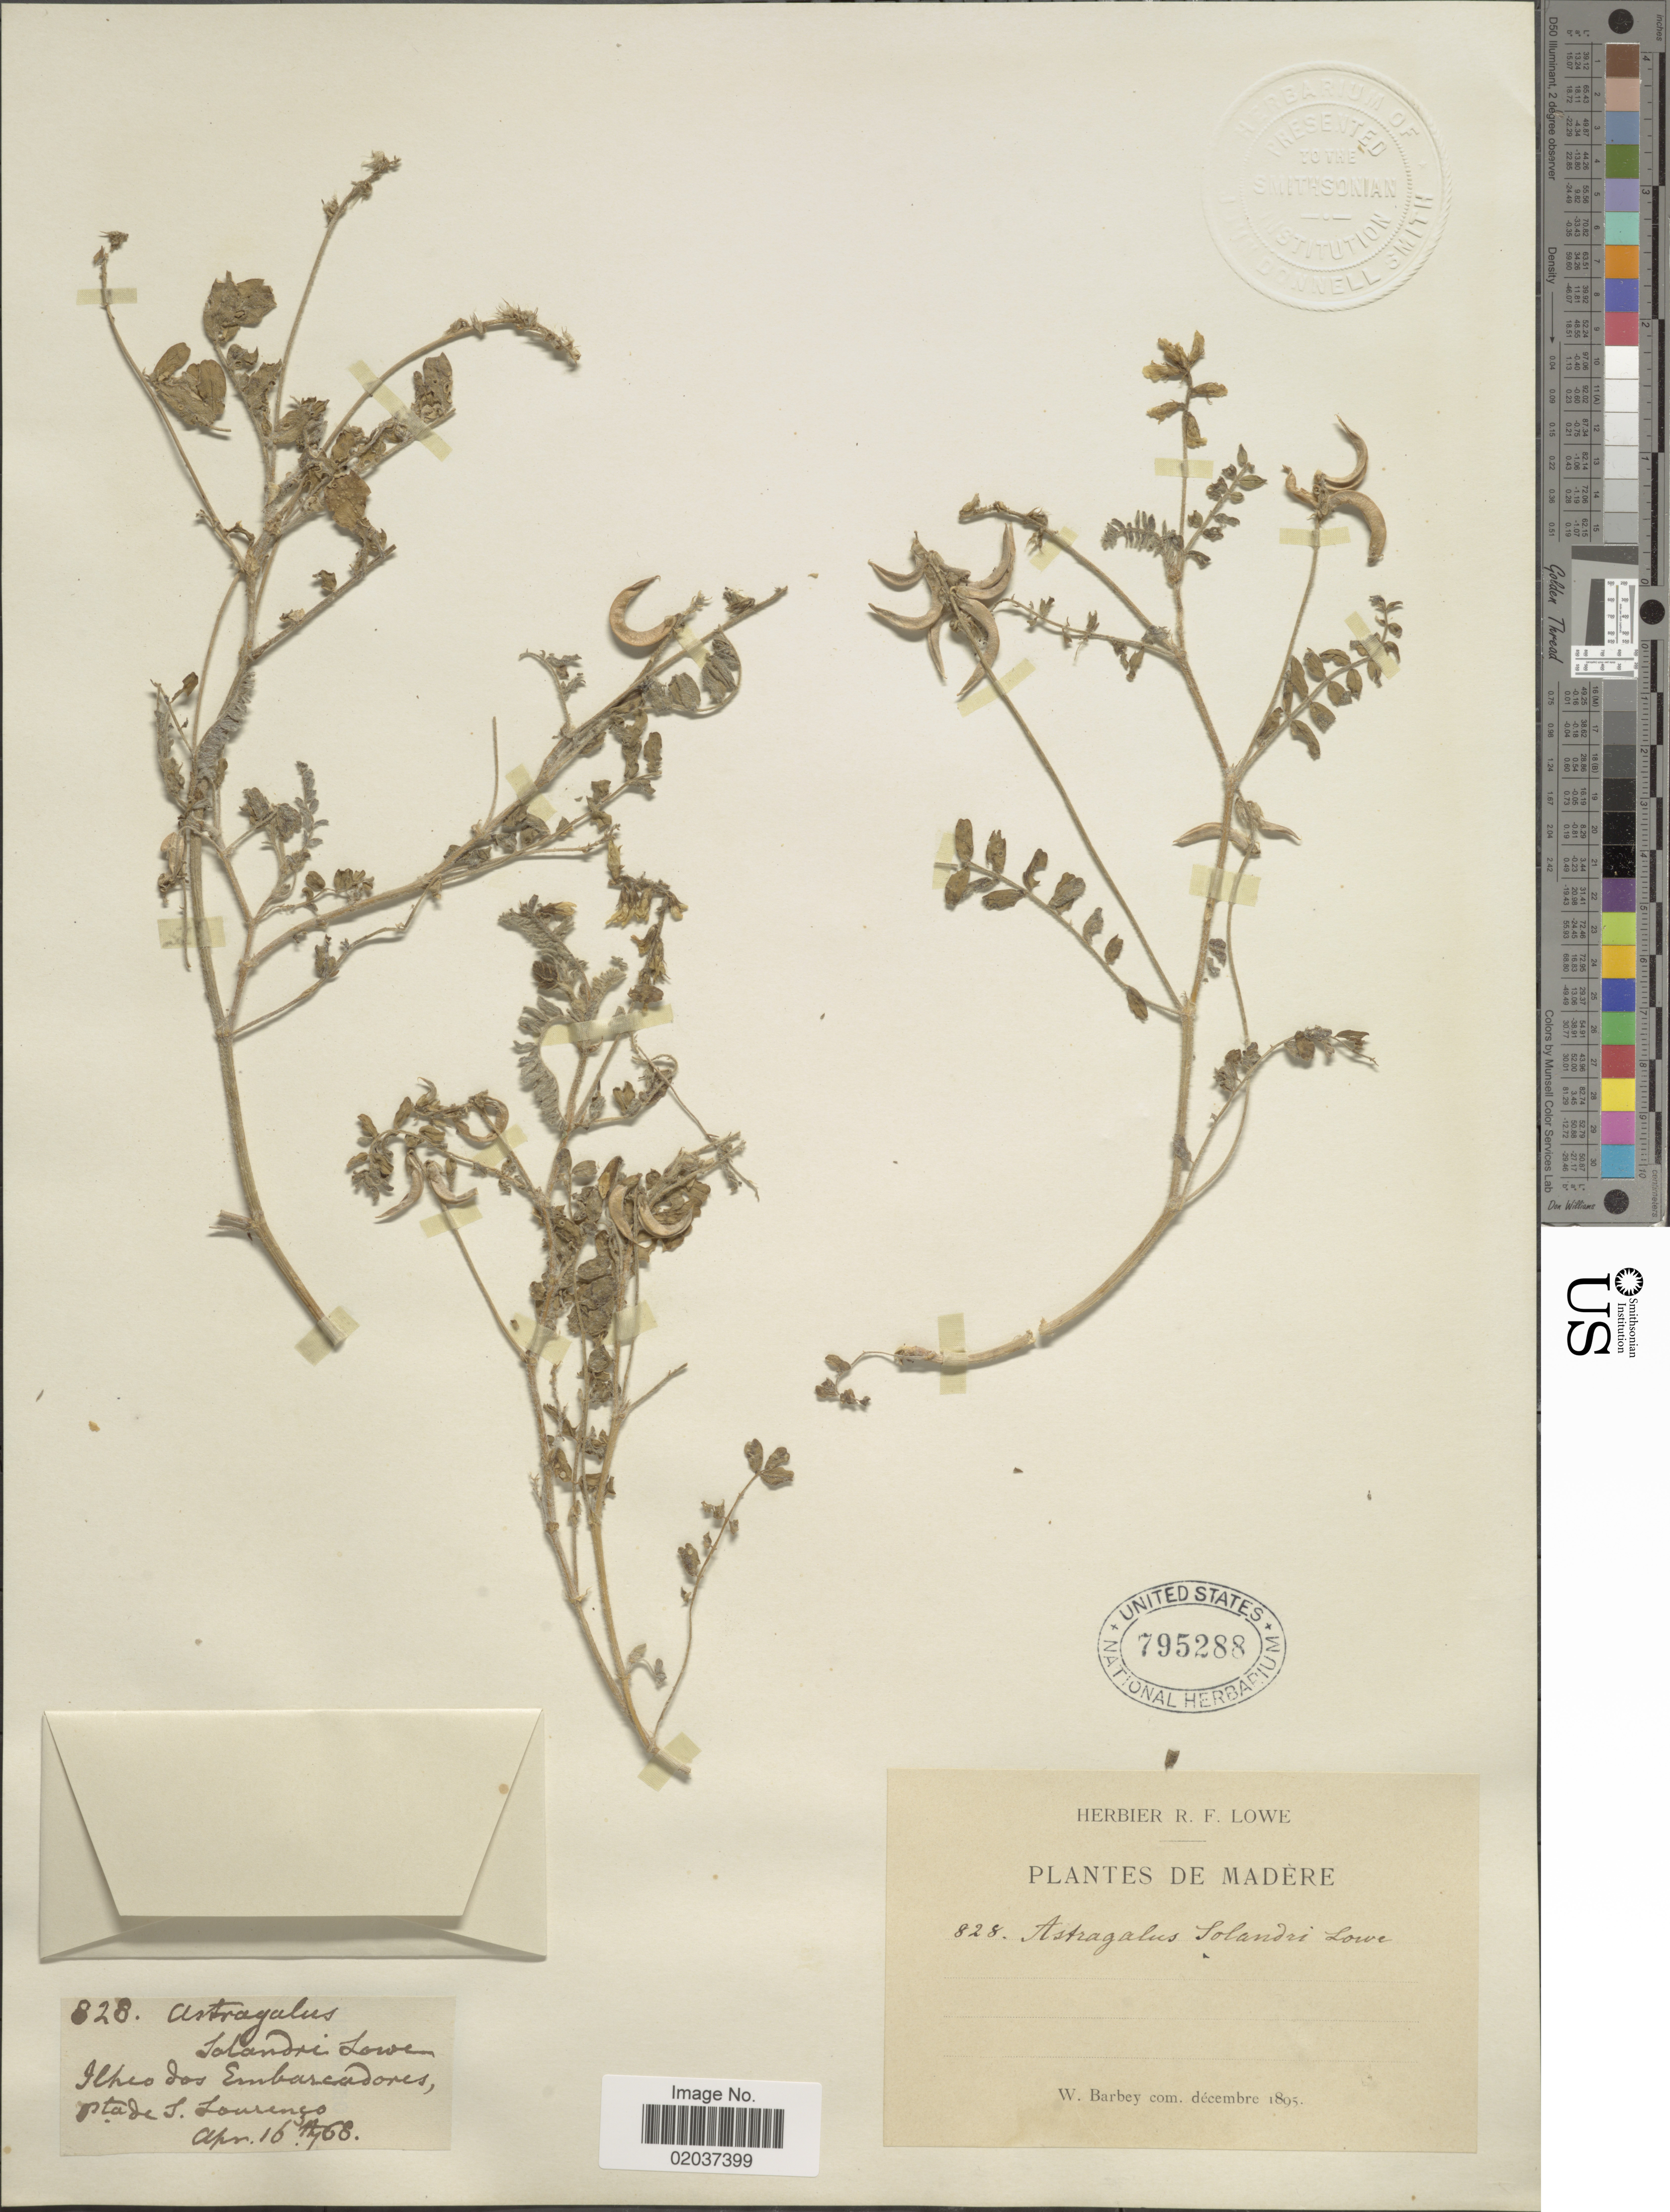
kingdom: Plantae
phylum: Tracheophyta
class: Magnoliopsida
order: Fabales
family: Fabaceae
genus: Astragalus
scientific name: Astragalus solandri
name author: Lowe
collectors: W. Barbey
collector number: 828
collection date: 1868-04-16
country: Portugal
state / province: Madeira (Aut. Reg.)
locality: De Madere, Itheo dos Embareudores platte S. Laurenso [interpreted]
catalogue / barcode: US 795288